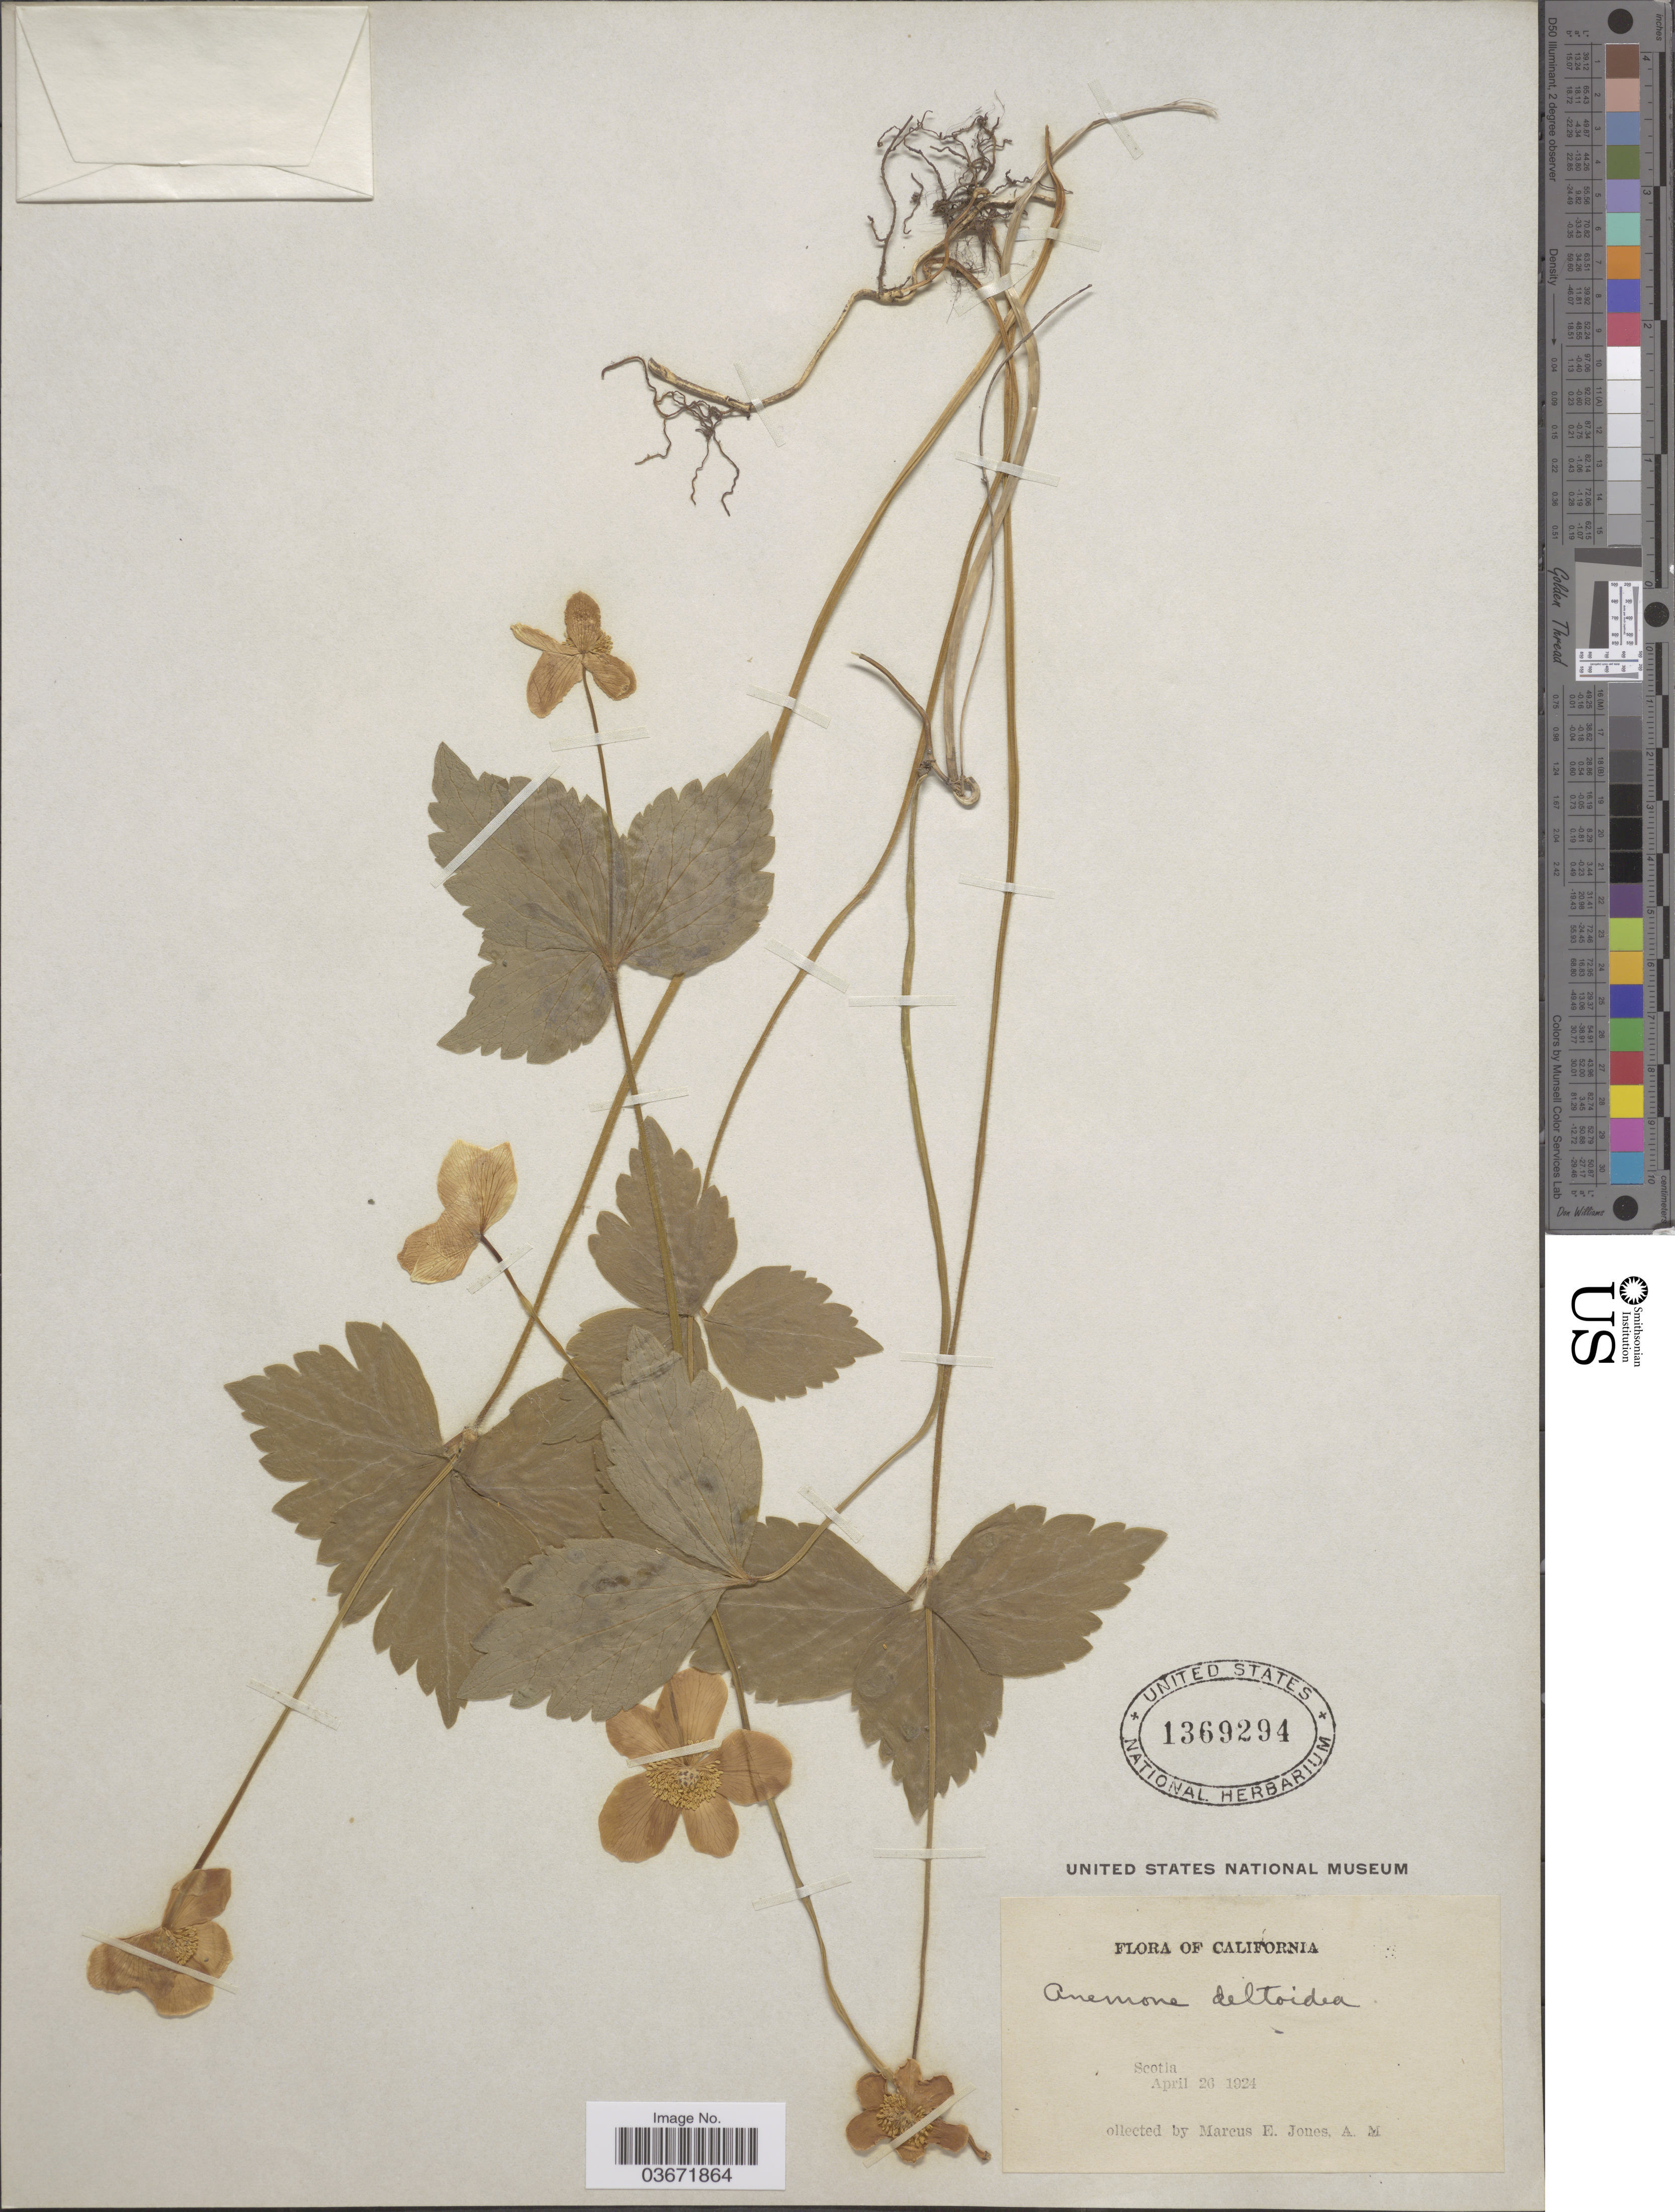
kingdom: Plantae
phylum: Tracheophyta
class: Magnoliopsida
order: Ranunculales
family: Ranunculaceae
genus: Anemone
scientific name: Anemone deltoidea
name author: Douglas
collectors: M. E. Jones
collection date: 1924-04-26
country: United States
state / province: California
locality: Scotia.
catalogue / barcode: US 1369294